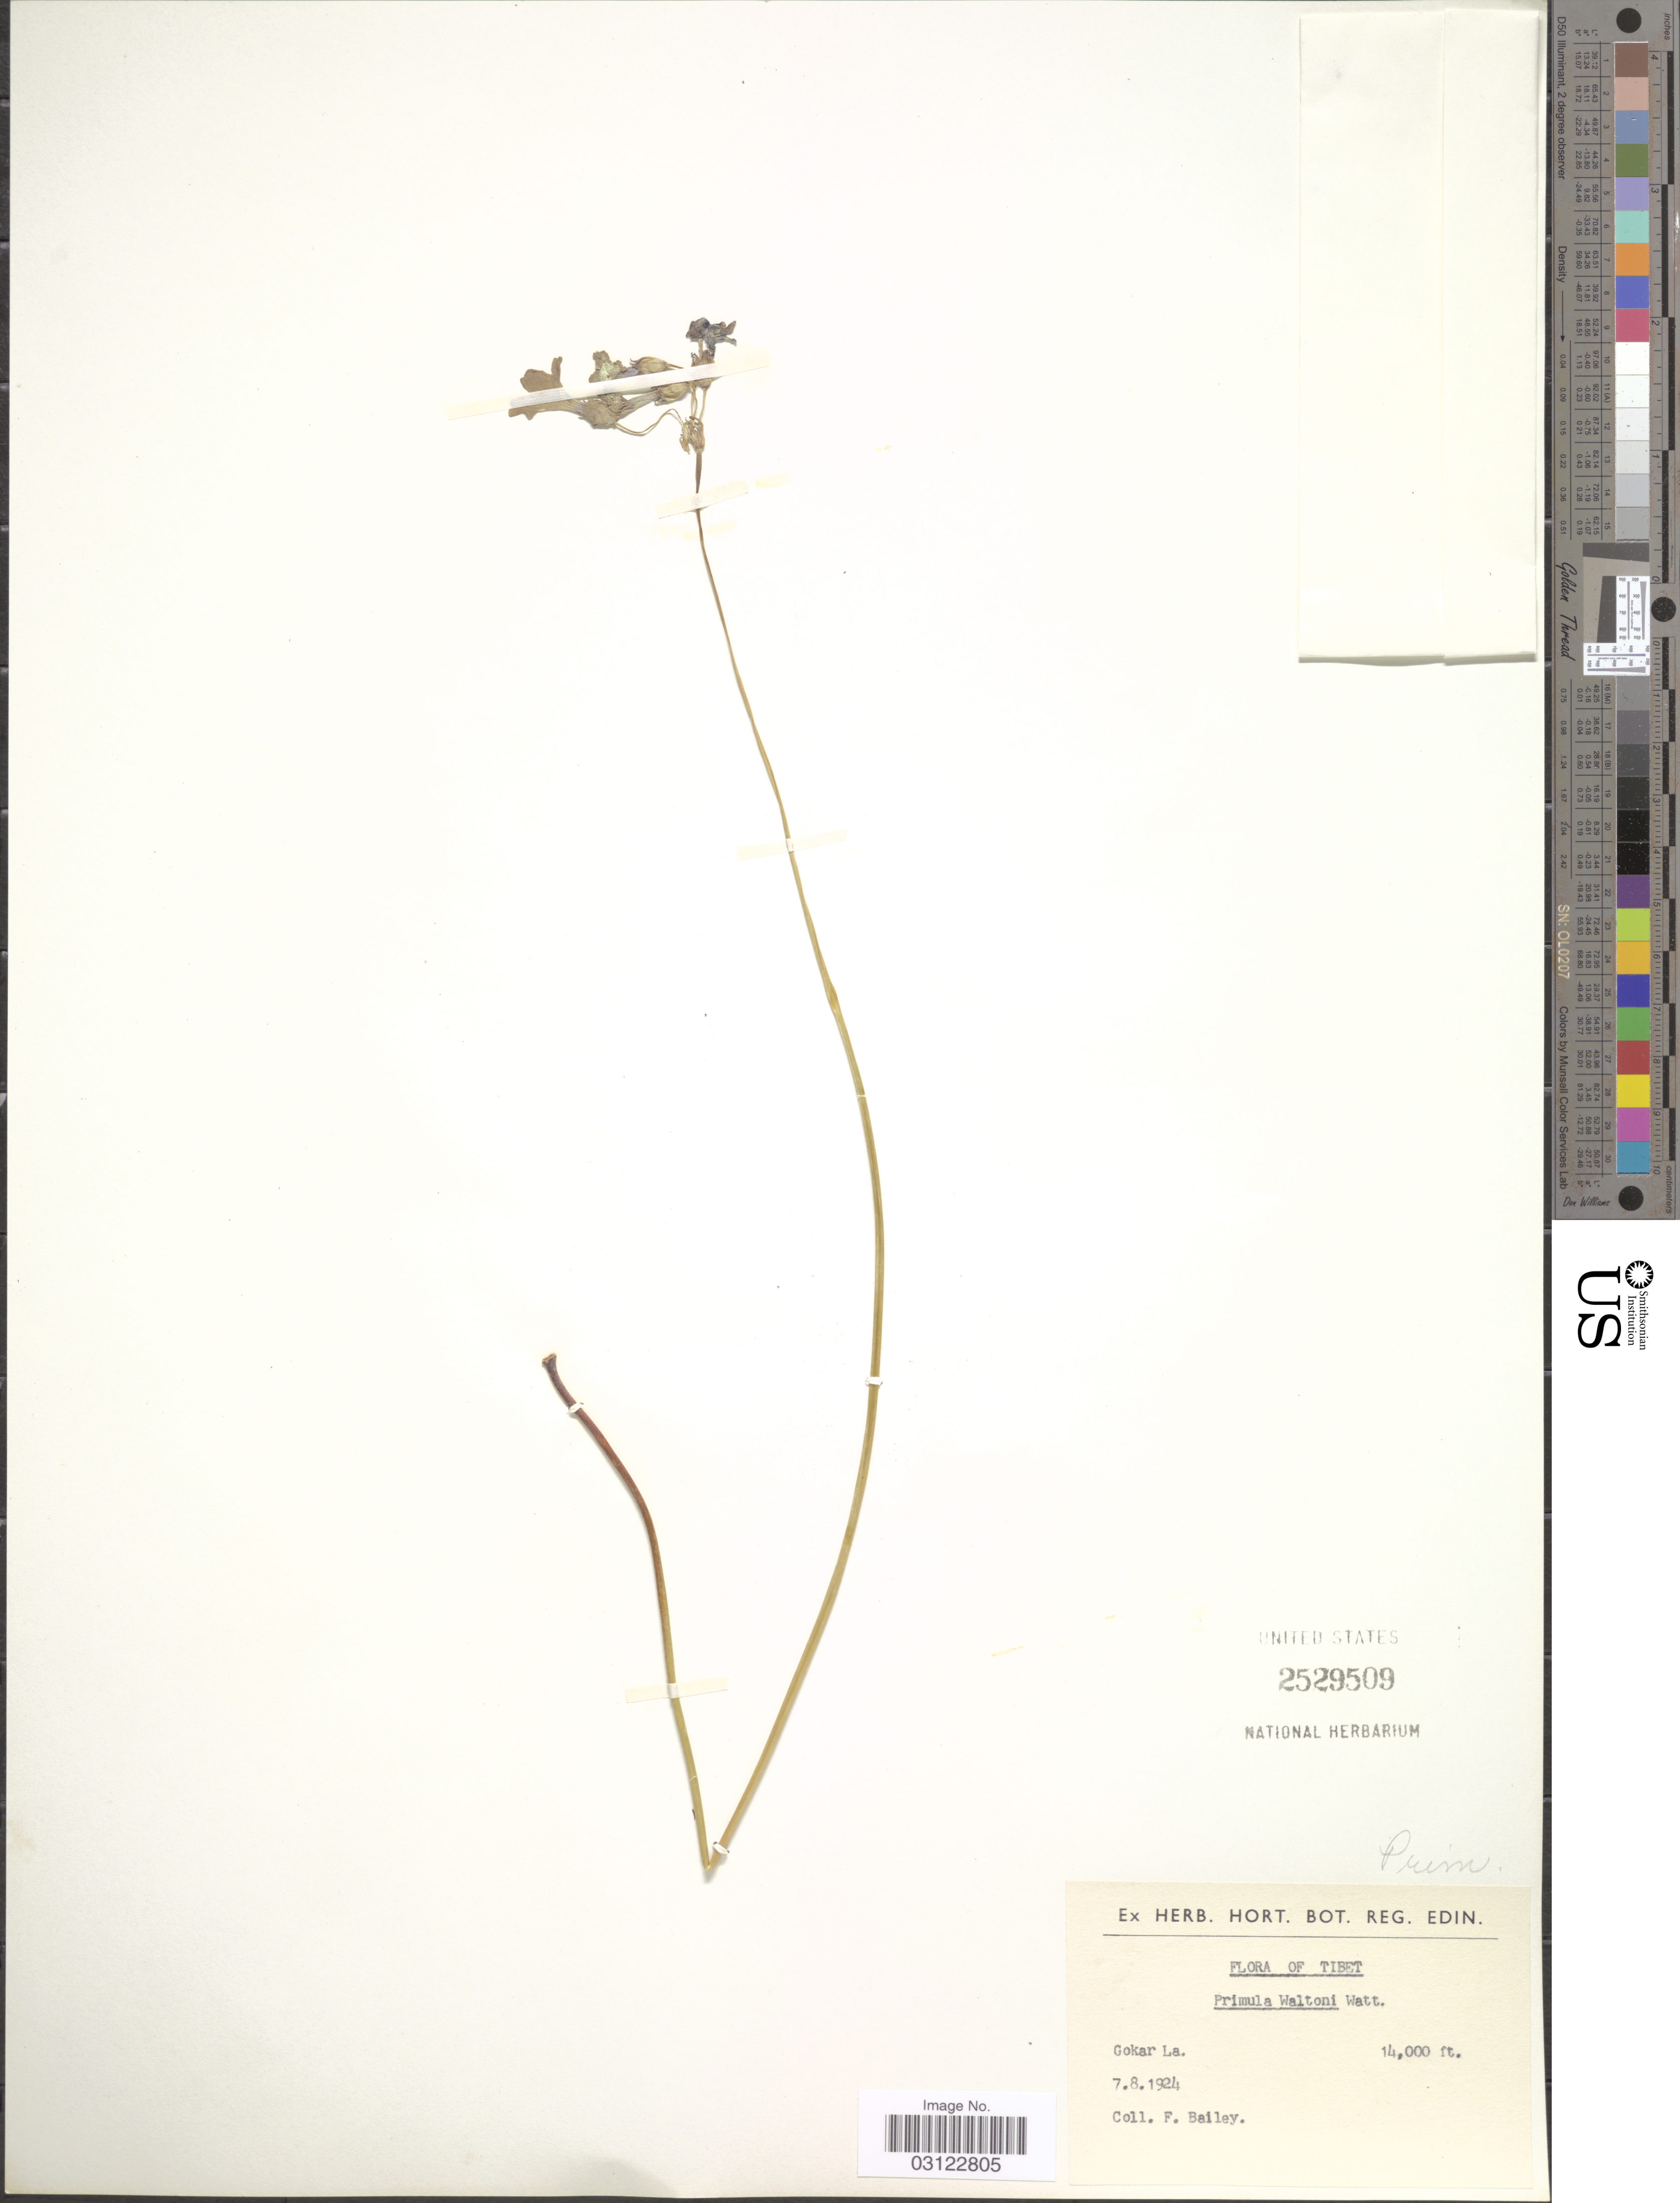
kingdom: Plantae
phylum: Tracheophyta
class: Magnoliopsida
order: Ericales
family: Primulaceae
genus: Primula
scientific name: Primula waltonii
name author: Watt ex Balf. f.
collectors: F. Bailey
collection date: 1924-08-07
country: China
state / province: Xizang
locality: Tibet. Gokar La.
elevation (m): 4267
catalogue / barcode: US 2529509